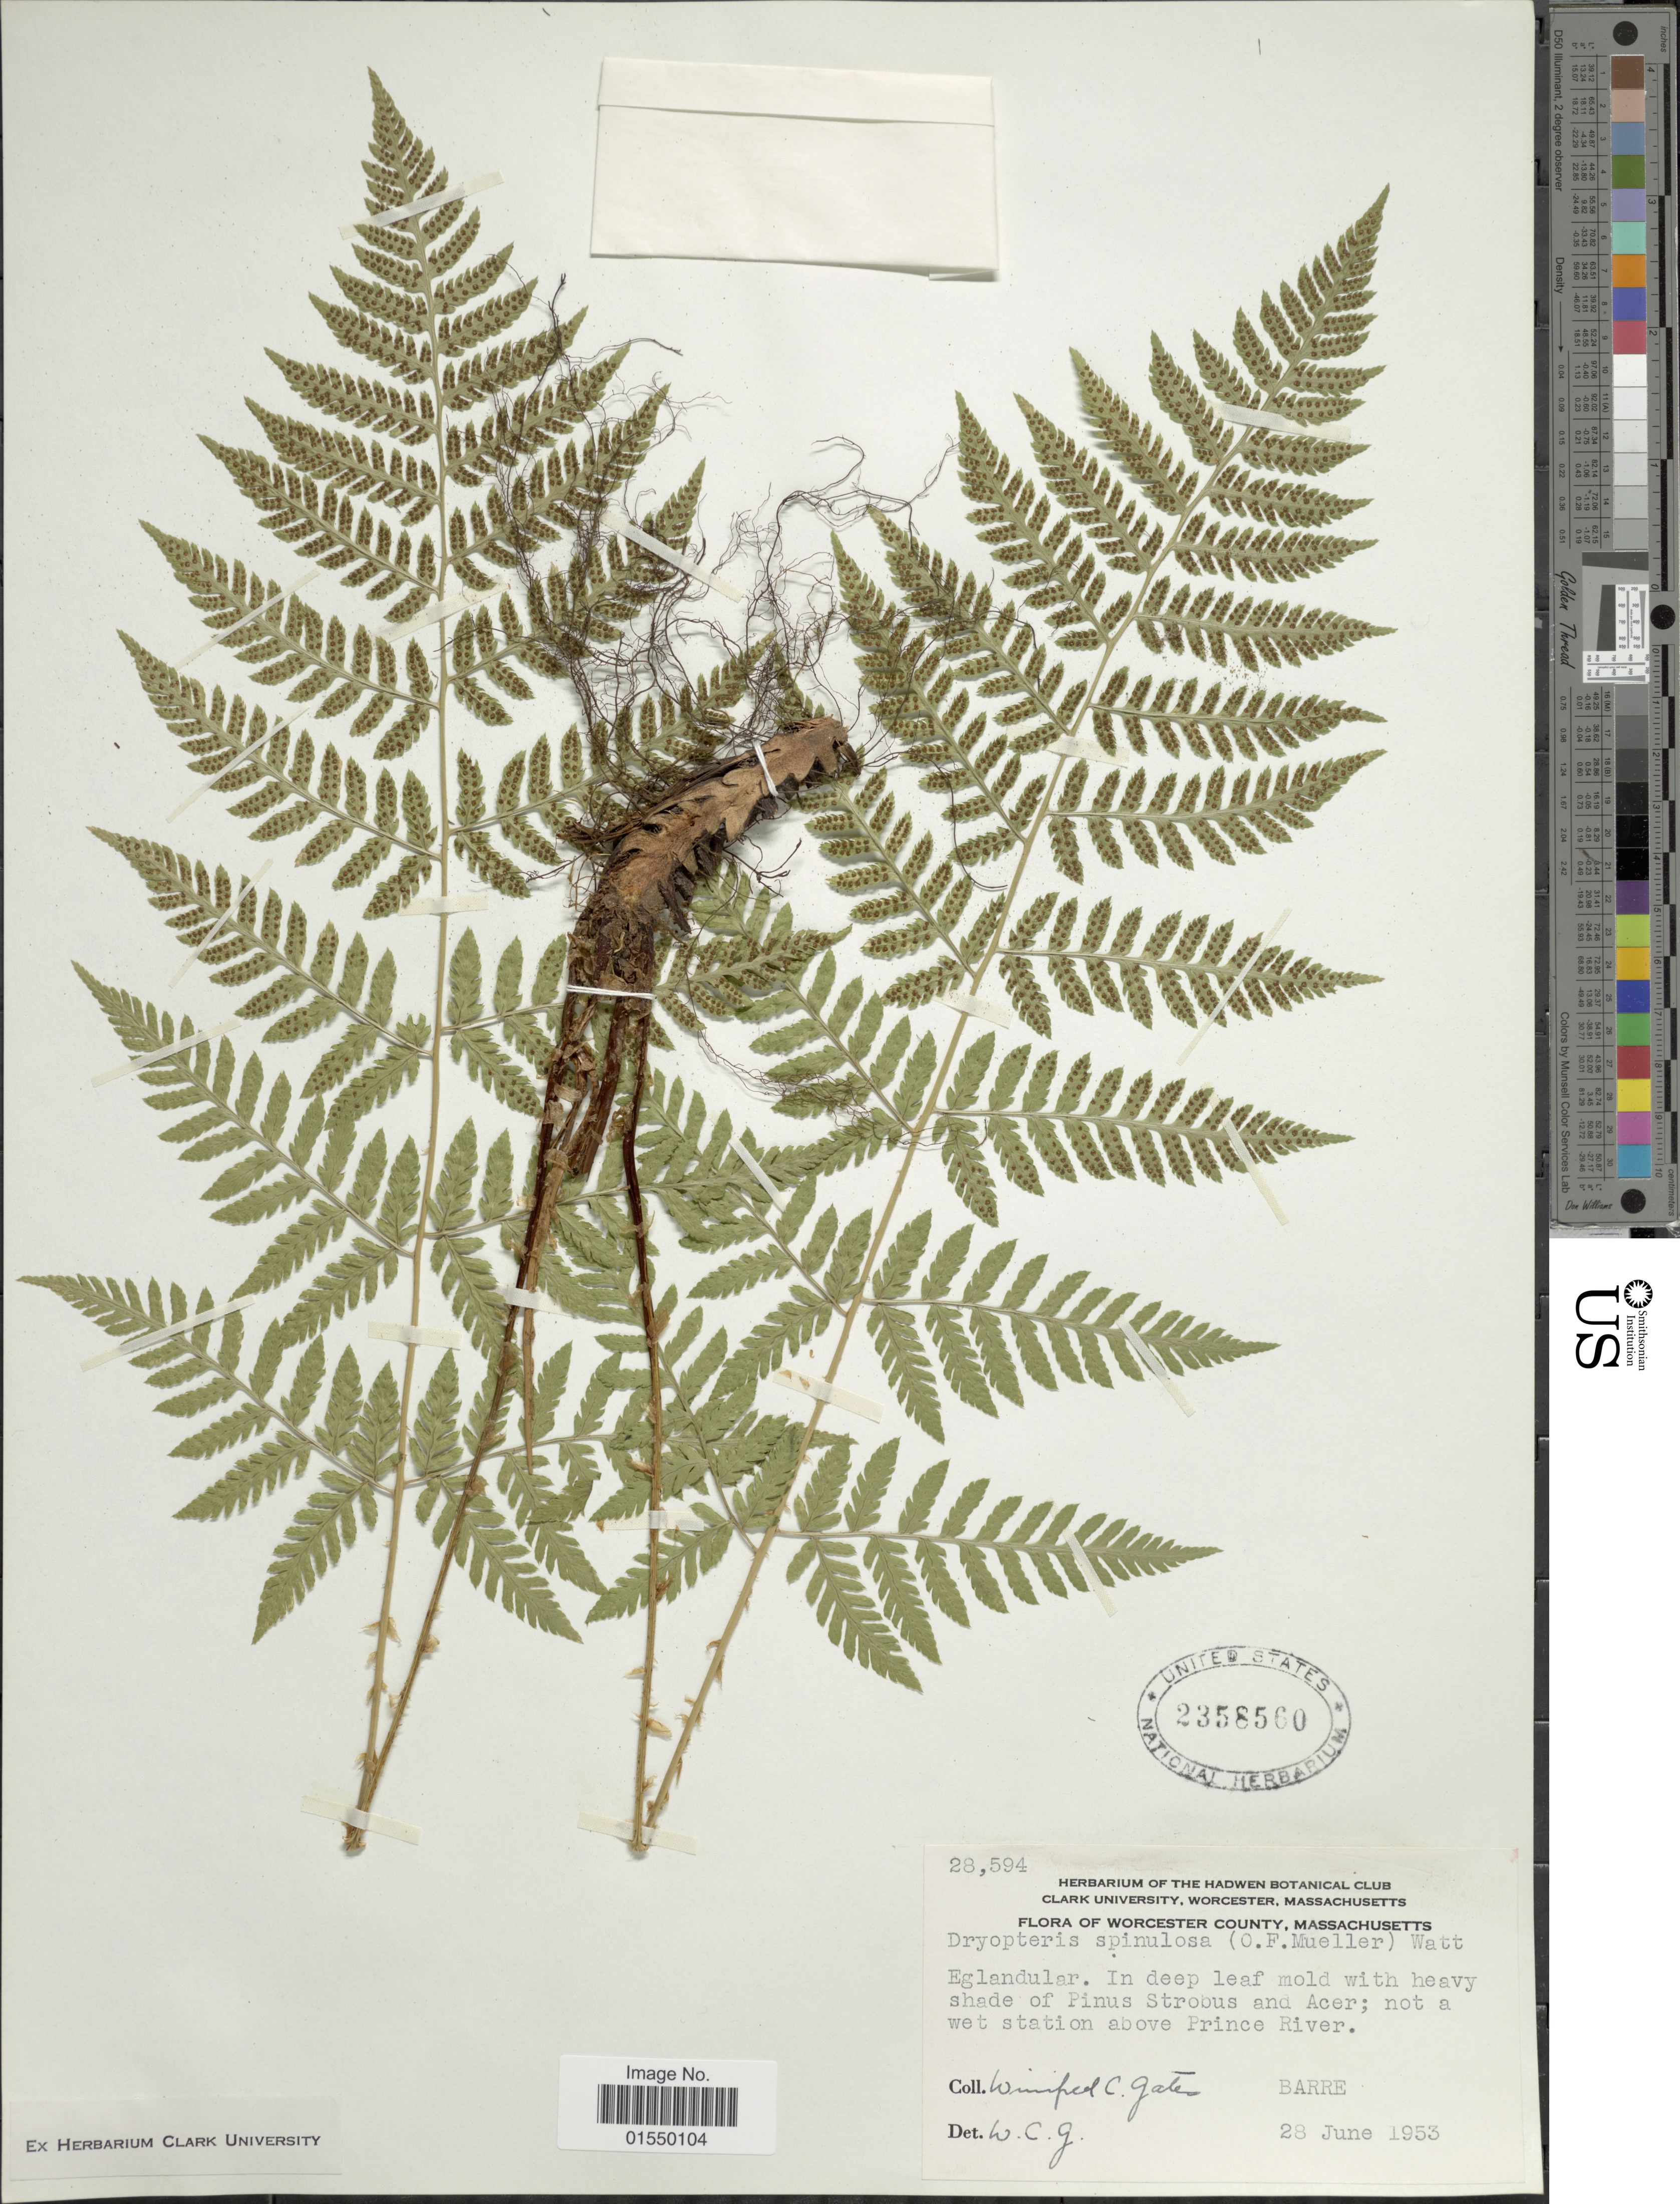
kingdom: Plantae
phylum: Tracheophyta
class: Polypodiopsida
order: Polypodiales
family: Dryopteridaceae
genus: Dryopteris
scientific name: Dryopteris carthusiana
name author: (Villars) H.P. Fuchs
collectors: W. Gates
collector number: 28594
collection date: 1953-06-28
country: United States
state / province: Massachusetts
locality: Worcester County, above Prince River, Barre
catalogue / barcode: US 2358560